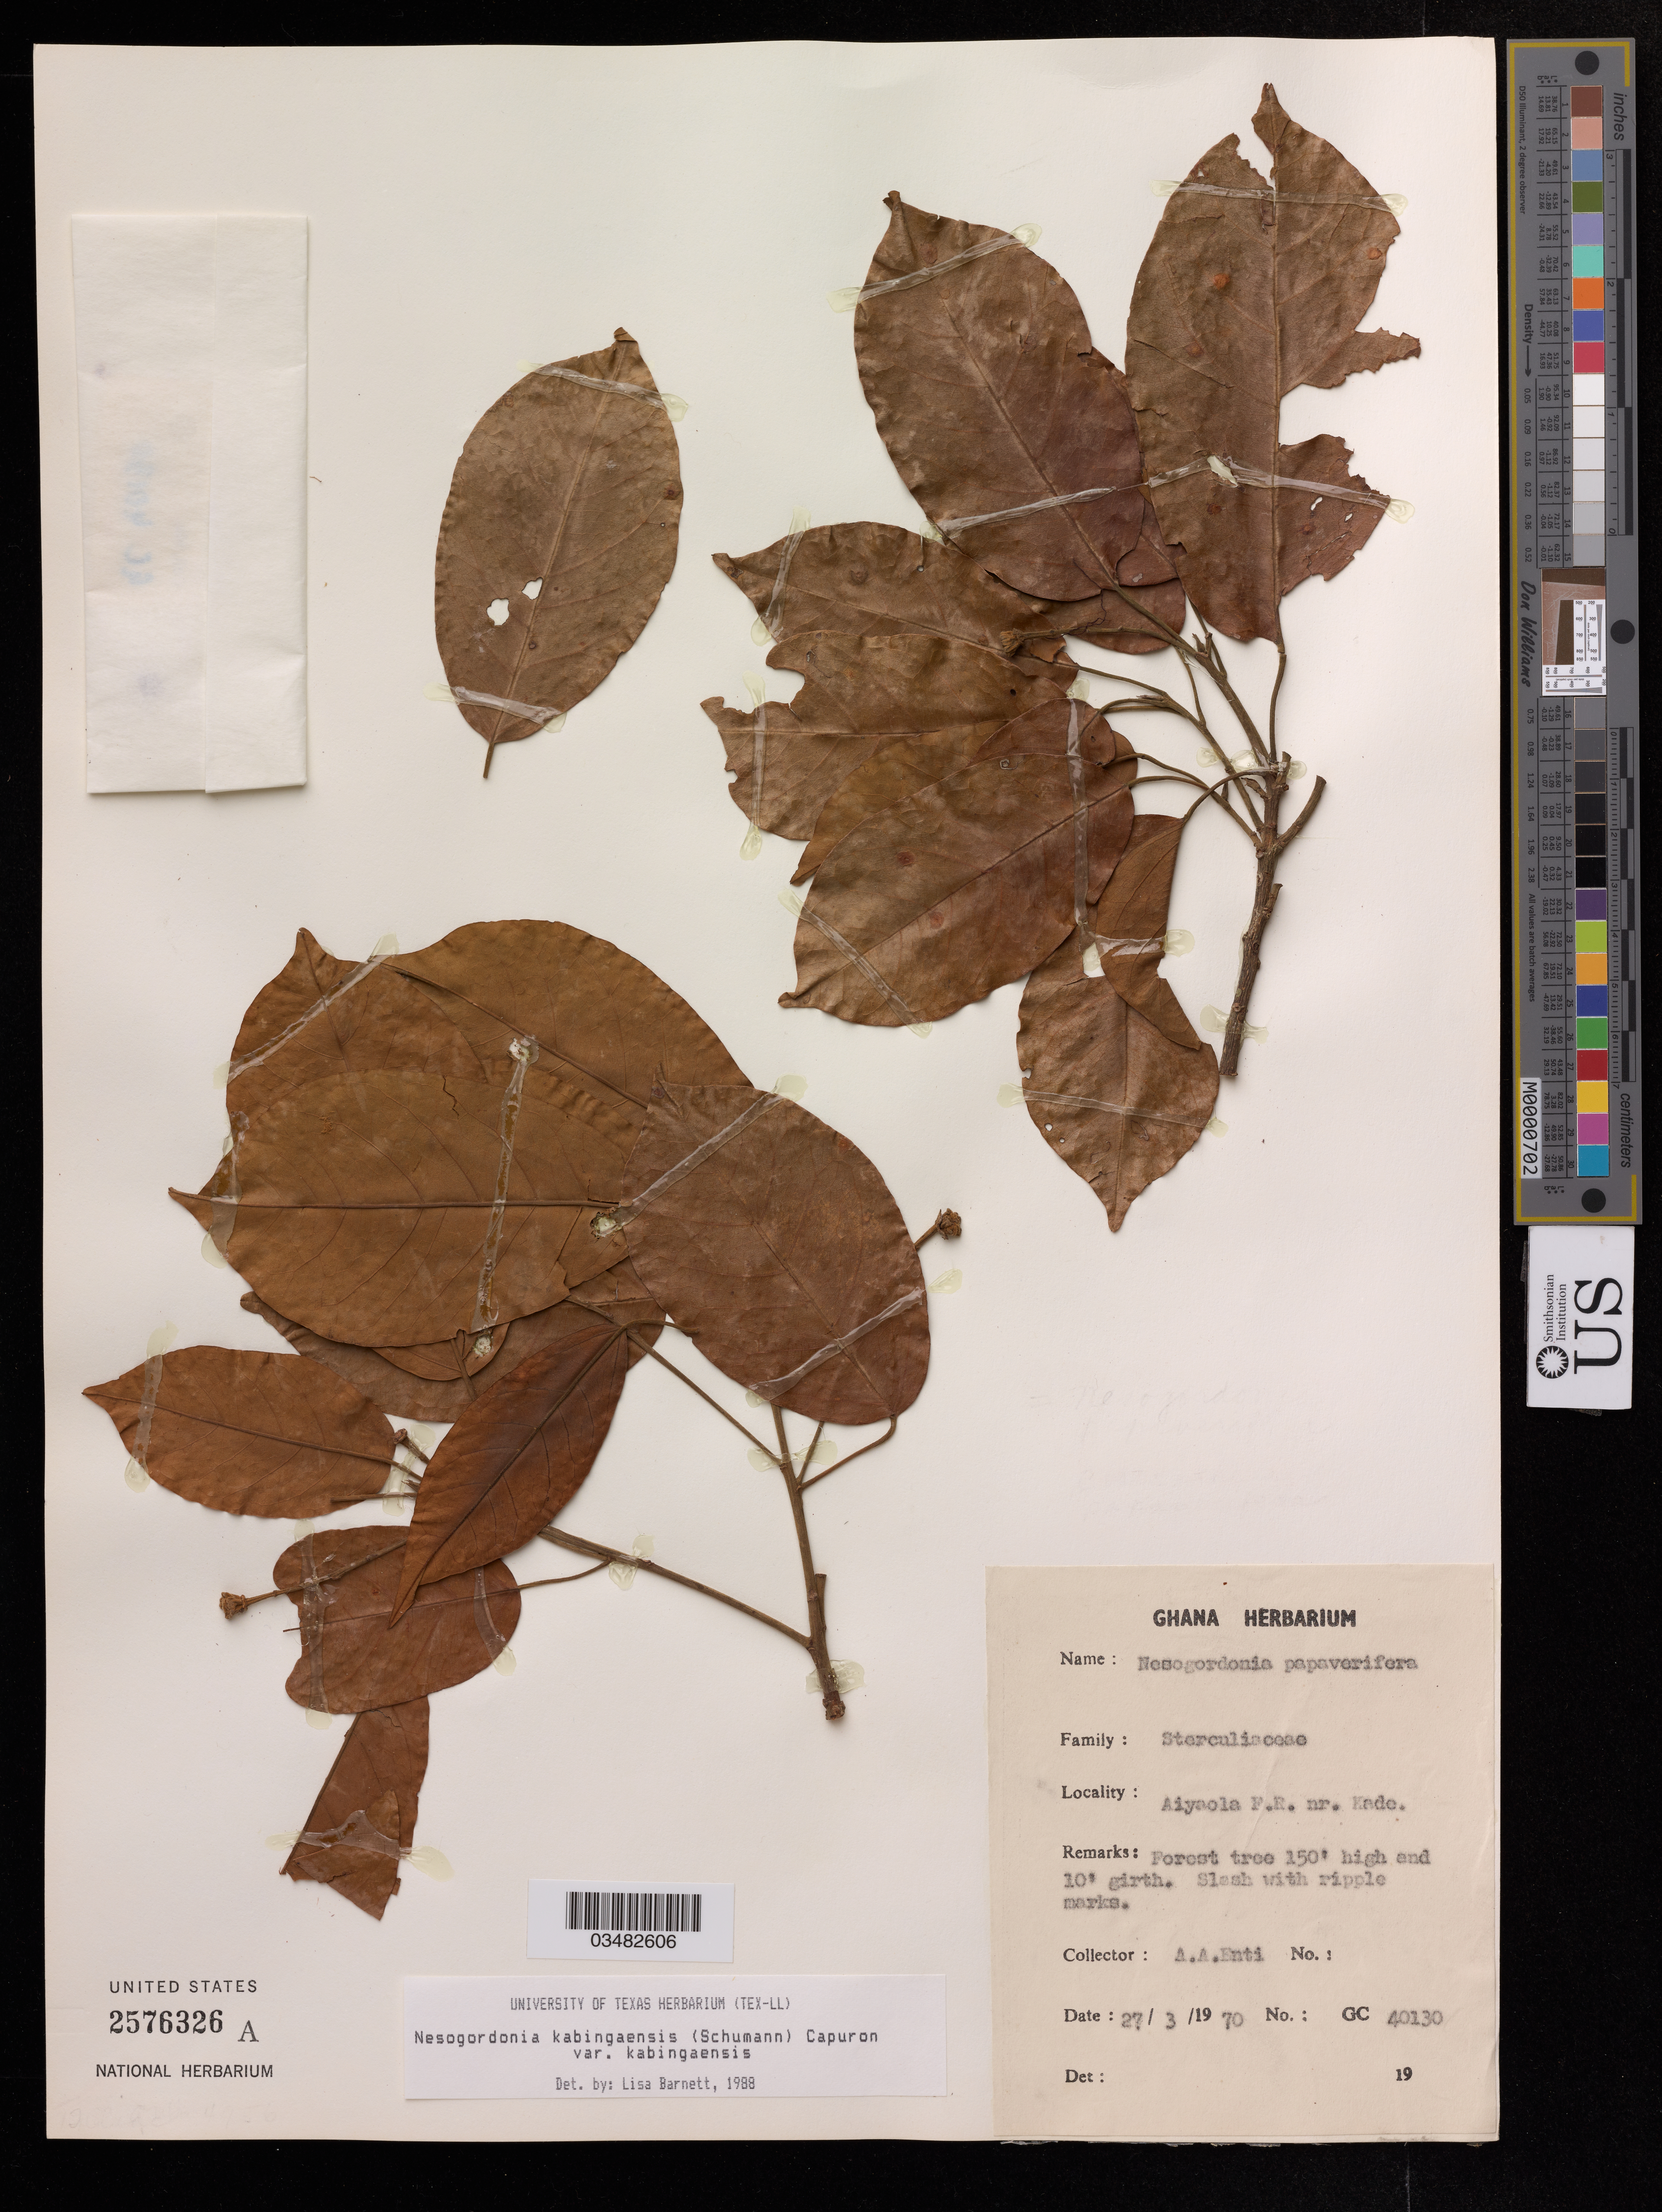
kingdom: Plantae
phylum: Tracheophyta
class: Magnoliopsida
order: Malvales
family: Malvaceae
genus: Nesogordonia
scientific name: Nesogordonia kabingaensis var. kabingaensis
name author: (K. Schum.) Capuron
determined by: Barnett, L. C.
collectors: A. Enti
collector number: GC 40130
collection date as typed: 27/3/1970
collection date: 1970-03-27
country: Ghana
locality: Aiyola F.R. nr. Kade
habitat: forest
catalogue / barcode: US 2576326A